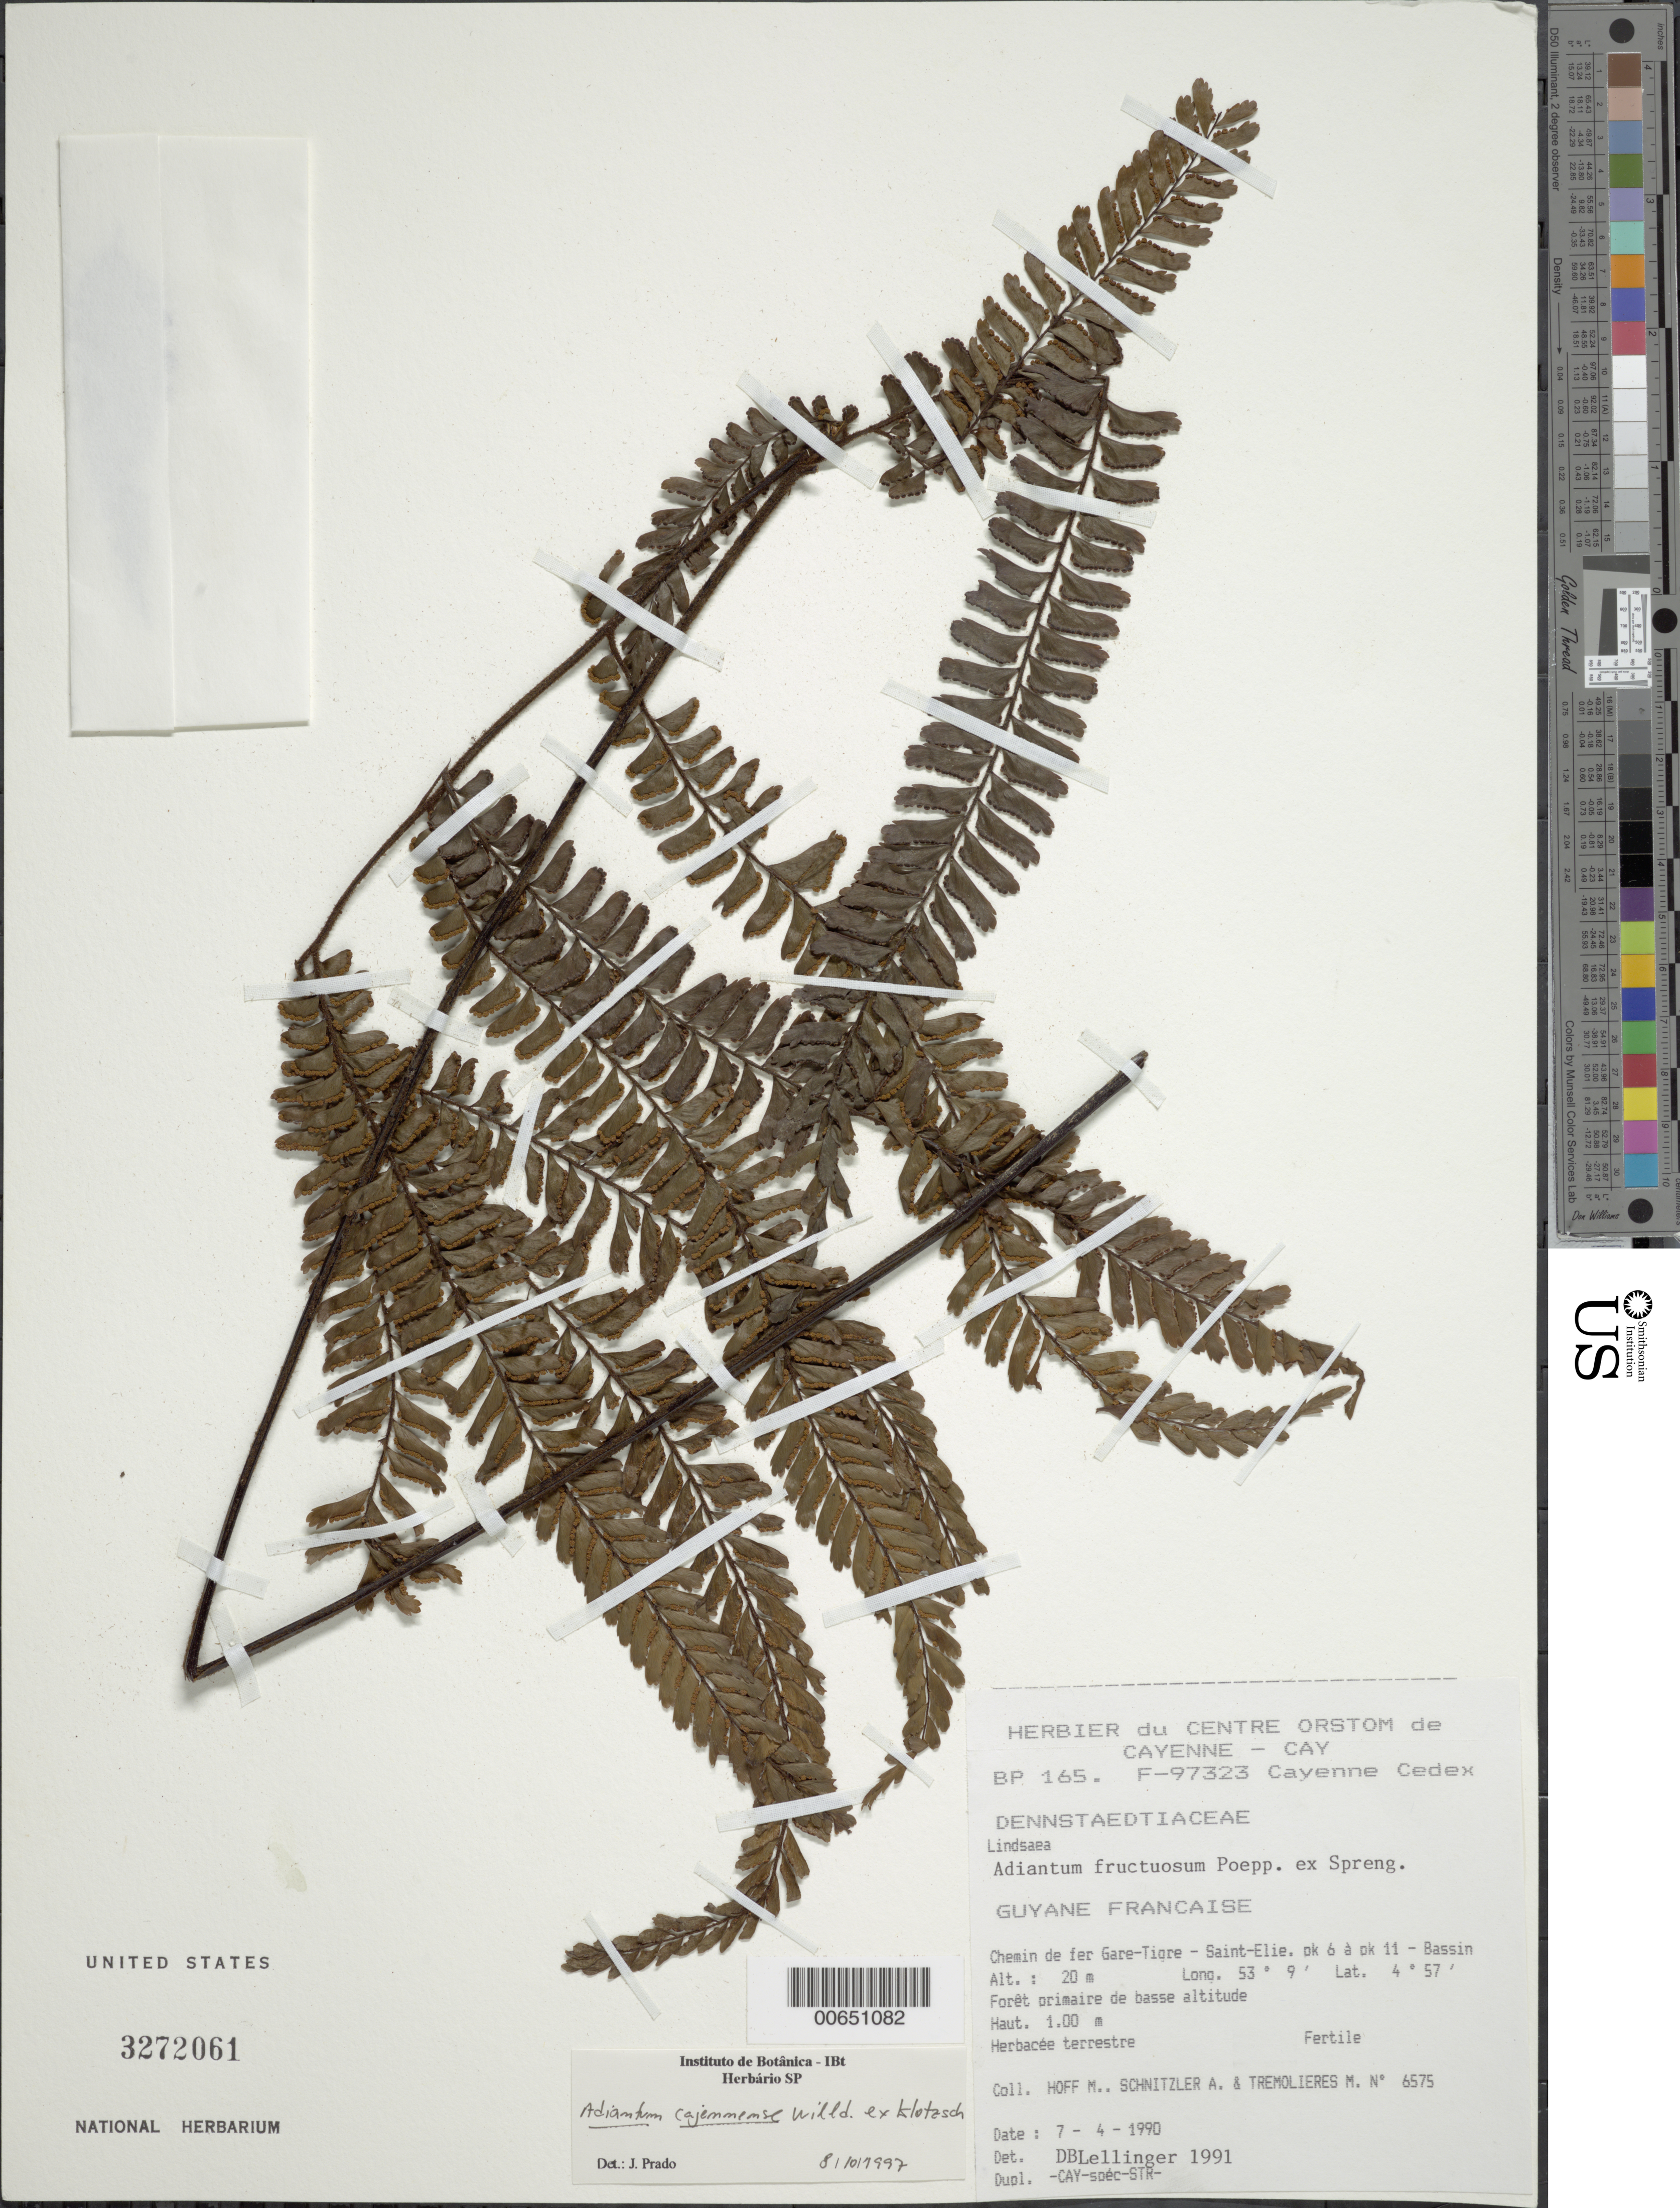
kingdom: Plantae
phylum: Tracheophyta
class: Polypodiopsida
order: Polypodiales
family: Pteridaceae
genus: Adiantum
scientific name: Adiantum cajennense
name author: Willd. ex Klotzsch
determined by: Prado, J.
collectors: M. Hoff, A. Schnitzler & M. Tremolieres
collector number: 6575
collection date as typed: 7-Apr-90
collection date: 1990-04-07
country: French Guiana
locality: St. Élie, Chemin de fer Gare-Tigre, pk 6-11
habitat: Foret primaire de basse altitude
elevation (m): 20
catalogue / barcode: US 3272061